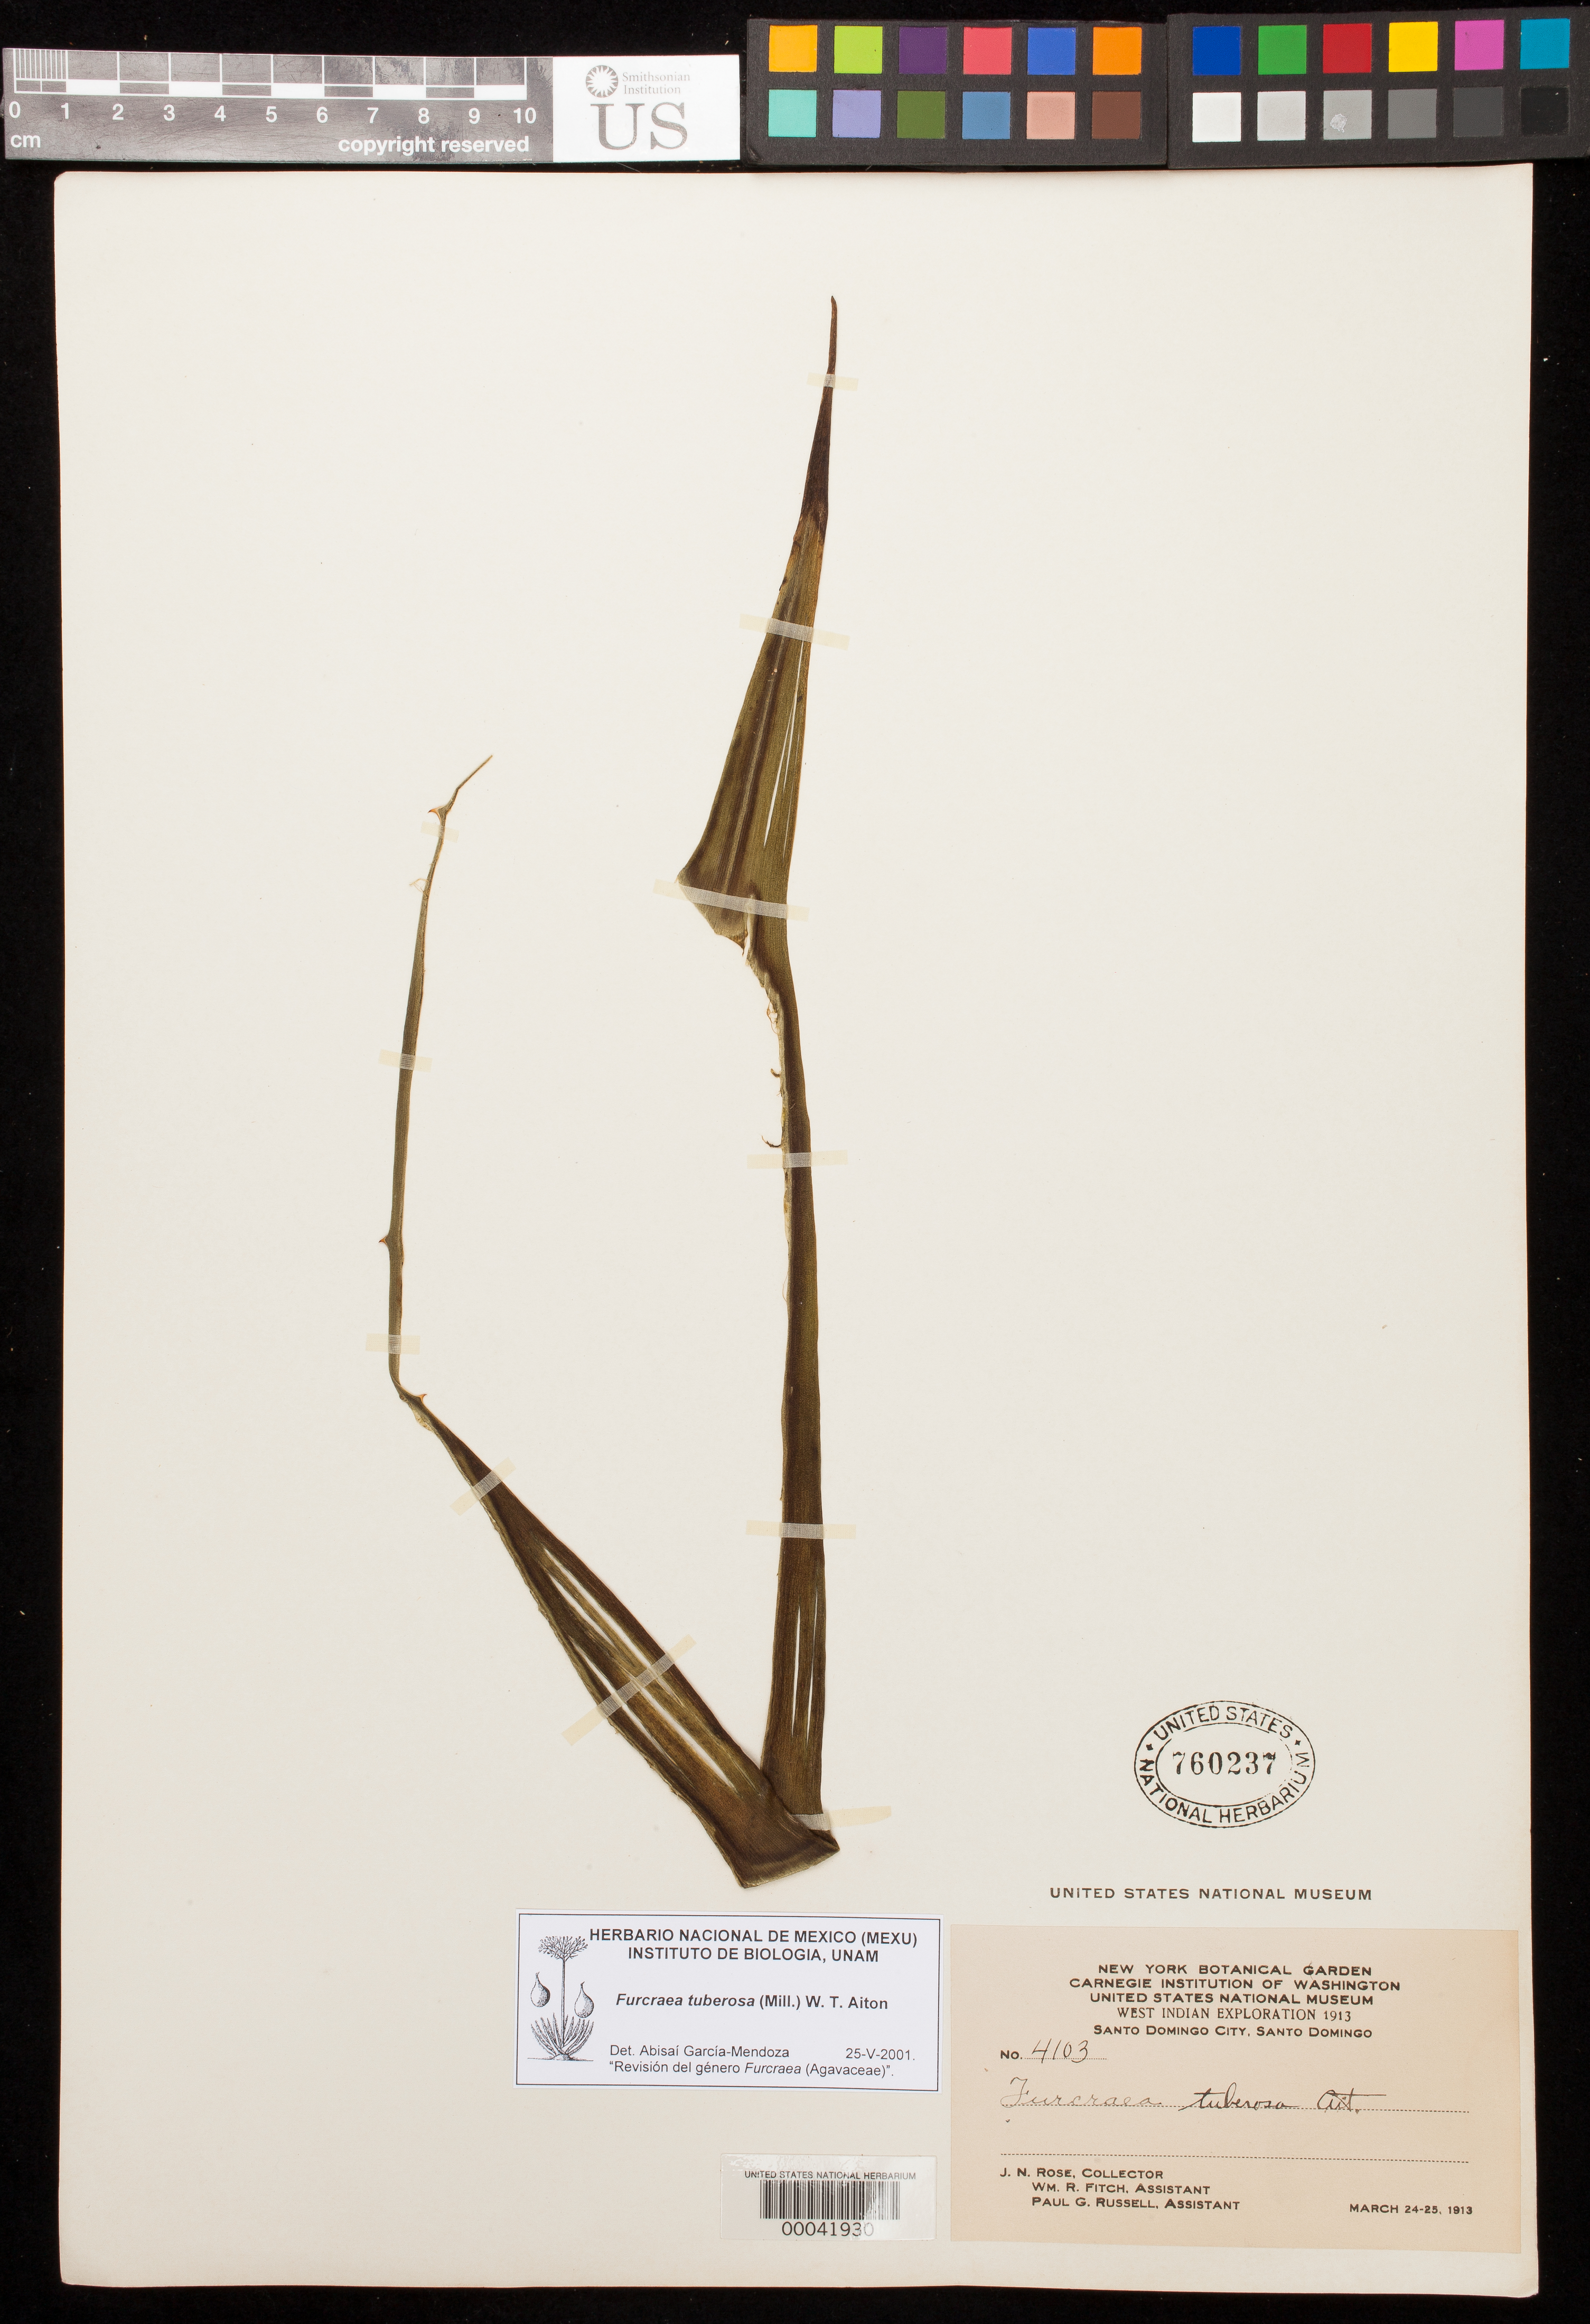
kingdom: Plantae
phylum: Tracheophyta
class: Liliopsida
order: Asparagales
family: Asparagaceae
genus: Furcraea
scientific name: Furcraea tuberosa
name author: (Mill.) W.T. Aiton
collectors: J. N. Rose, W. R. Fitch & P. G. Russell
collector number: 4103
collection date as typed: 24 Mar 1913 to 25 Mar 1913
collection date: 1913-03-24/1913-03-25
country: Dominican Republic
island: Hispaniola Island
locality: Santo Domingo.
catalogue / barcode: US 760237